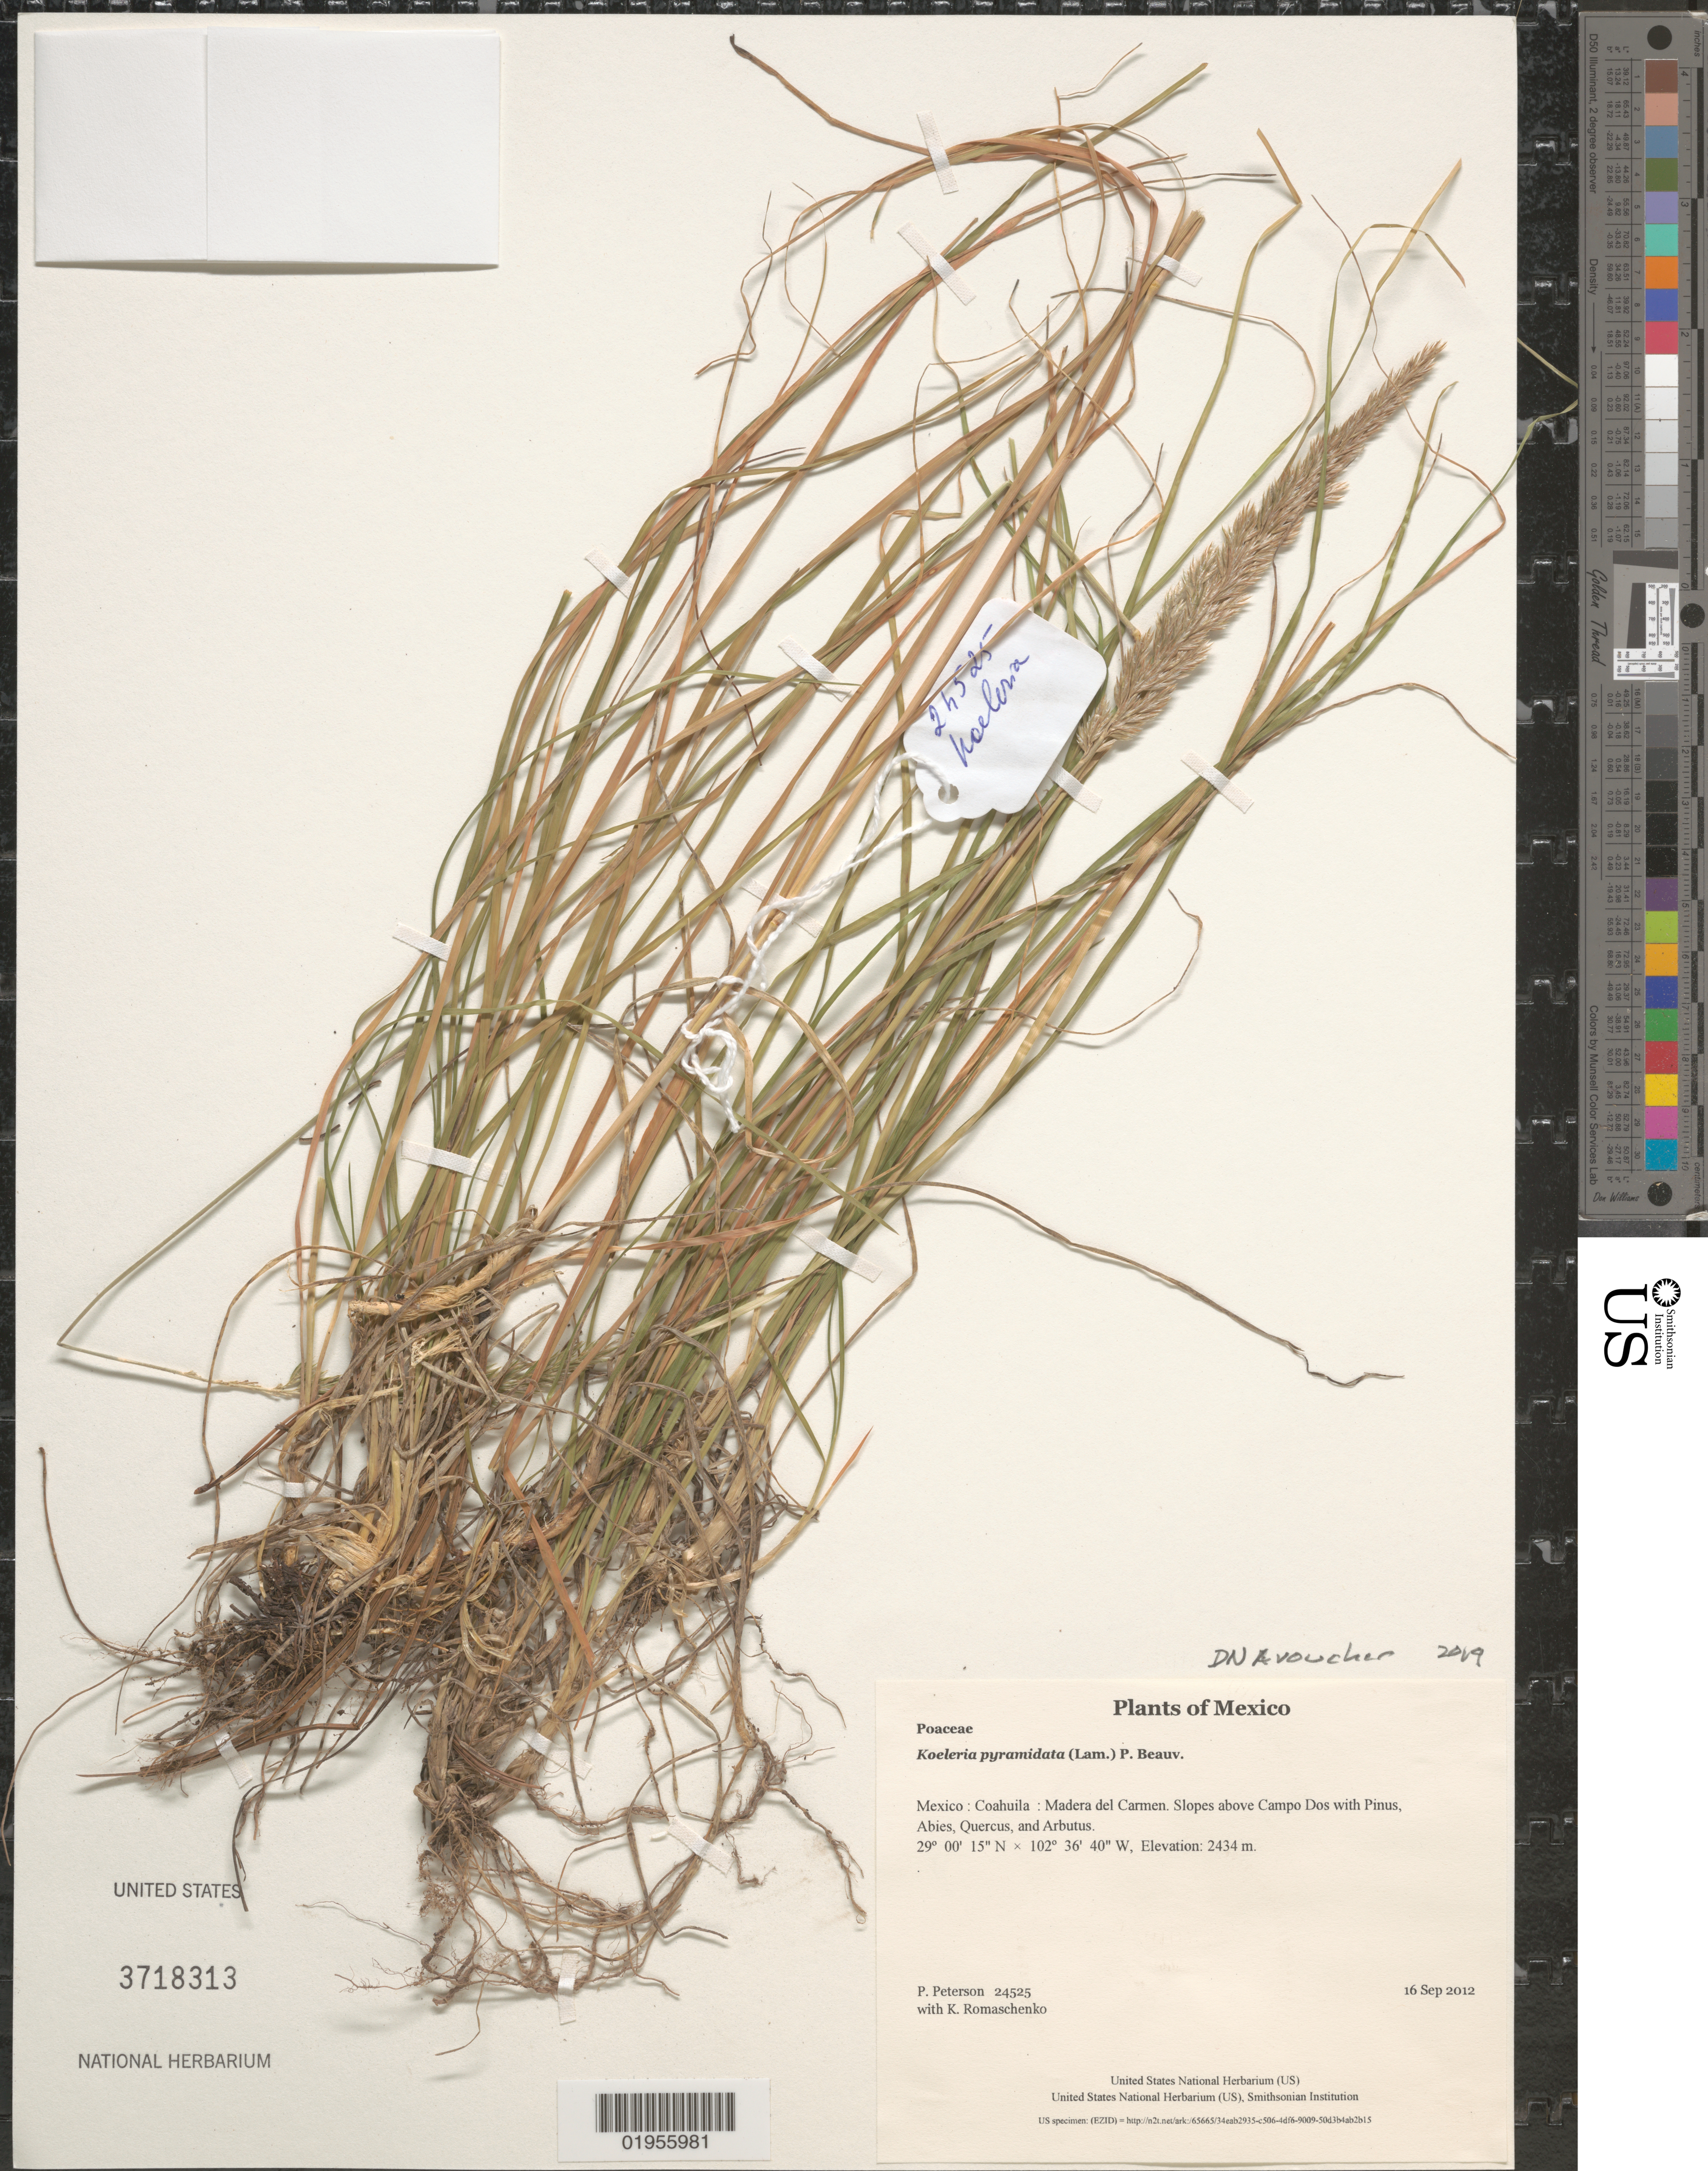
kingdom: Plantae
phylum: Tracheophyta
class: Liliopsida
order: Poales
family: Poaceae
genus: Koeleria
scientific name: Koeleria pyramidata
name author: (Lam.) P. Beauv.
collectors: P. M. Peterson & K. Romaschenko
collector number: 24525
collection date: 2012-09-16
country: Mexico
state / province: Coahuila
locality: Madera del Carmen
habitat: Slopes above Campo Dos with Pinus, Abies, Quercus, and Arbutus.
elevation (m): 2434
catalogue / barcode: US 3718313